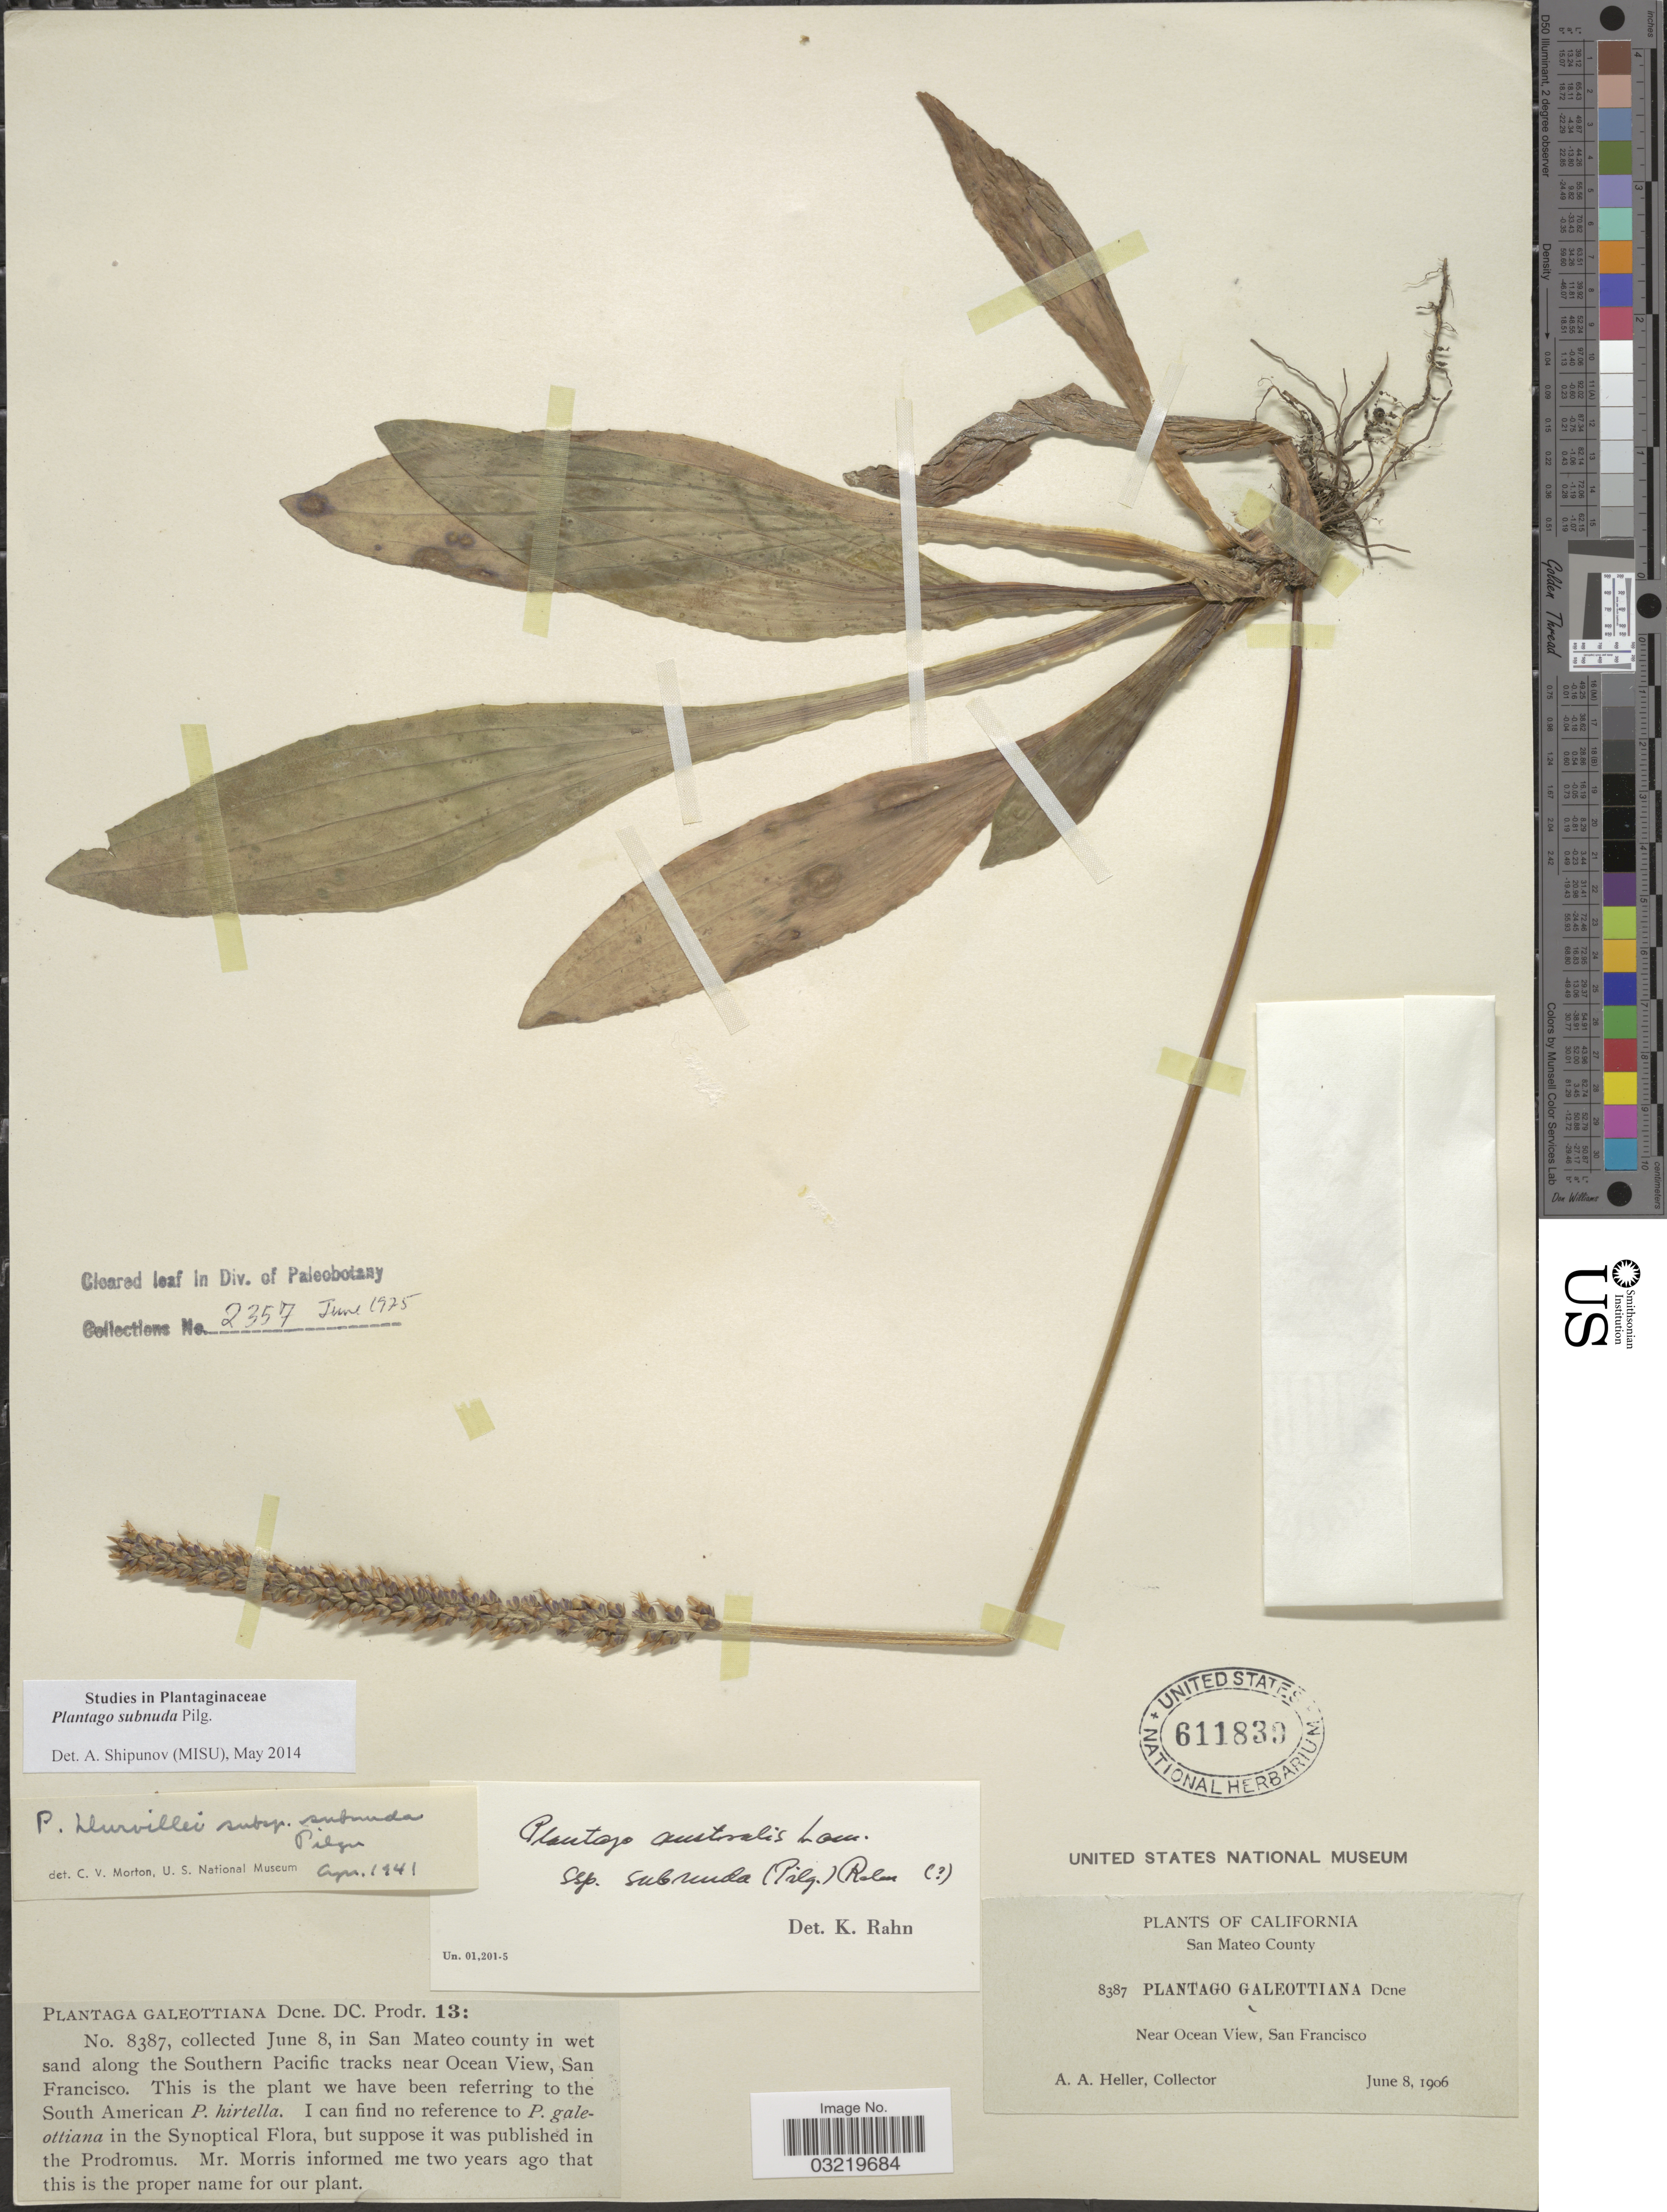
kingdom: Plantae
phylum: Tracheophyta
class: Magnoliopsida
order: Lamiales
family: Plantaginaceae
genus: Plantago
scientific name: Plantago subnuda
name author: Pilg.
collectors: A. A. Heller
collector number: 8387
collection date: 1906-06-08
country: United States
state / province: California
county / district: San Mateo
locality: San Mateo County, Near Ocean View, San Francisco. In San Mateo county in wet sand along the Southern Pacific near Ocean View, San Francisco.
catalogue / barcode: US 611839